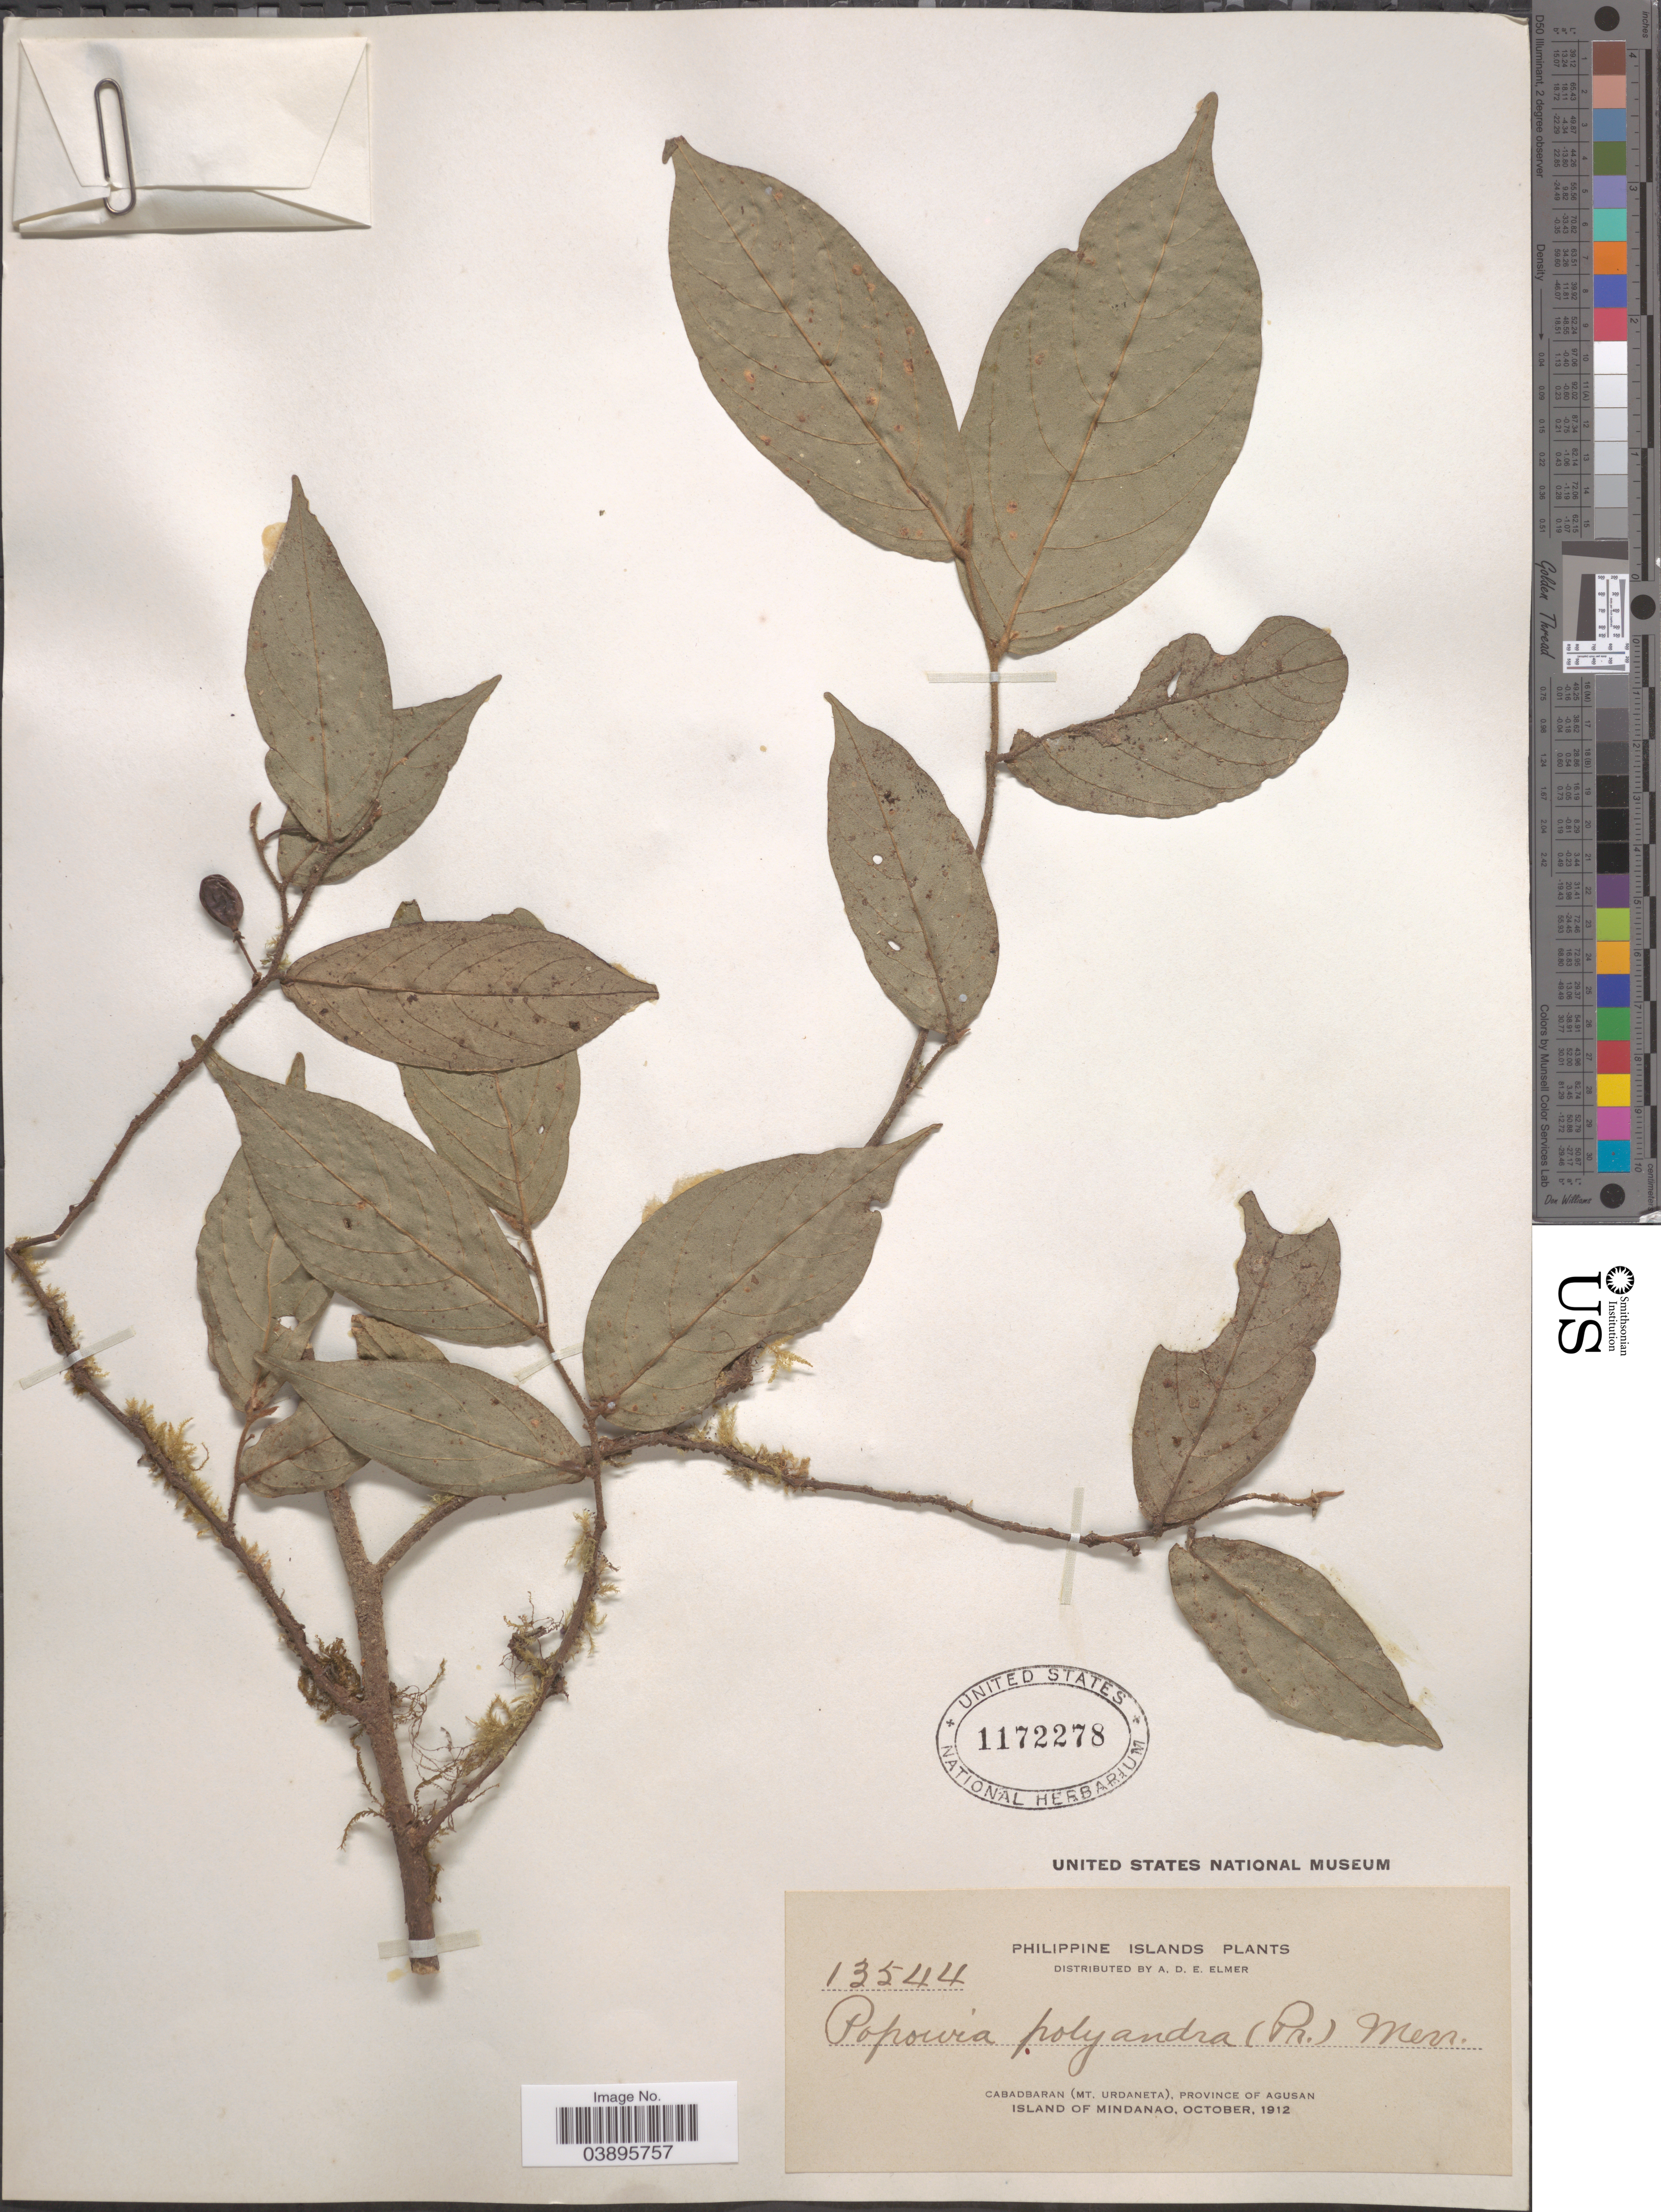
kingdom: Plantae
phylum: Tracheophyta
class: Magnoliopsida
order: Magnoliales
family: Annonaceae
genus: Popowia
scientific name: Popowia pisocarpa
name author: (Blume) Endl.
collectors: A. D. E. Elmer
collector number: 13544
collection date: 1912-10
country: Philippines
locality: Cabadbaran (Mt. Urdaneta), Province of Agusan. Island of Mindanao.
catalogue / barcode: US 1172278